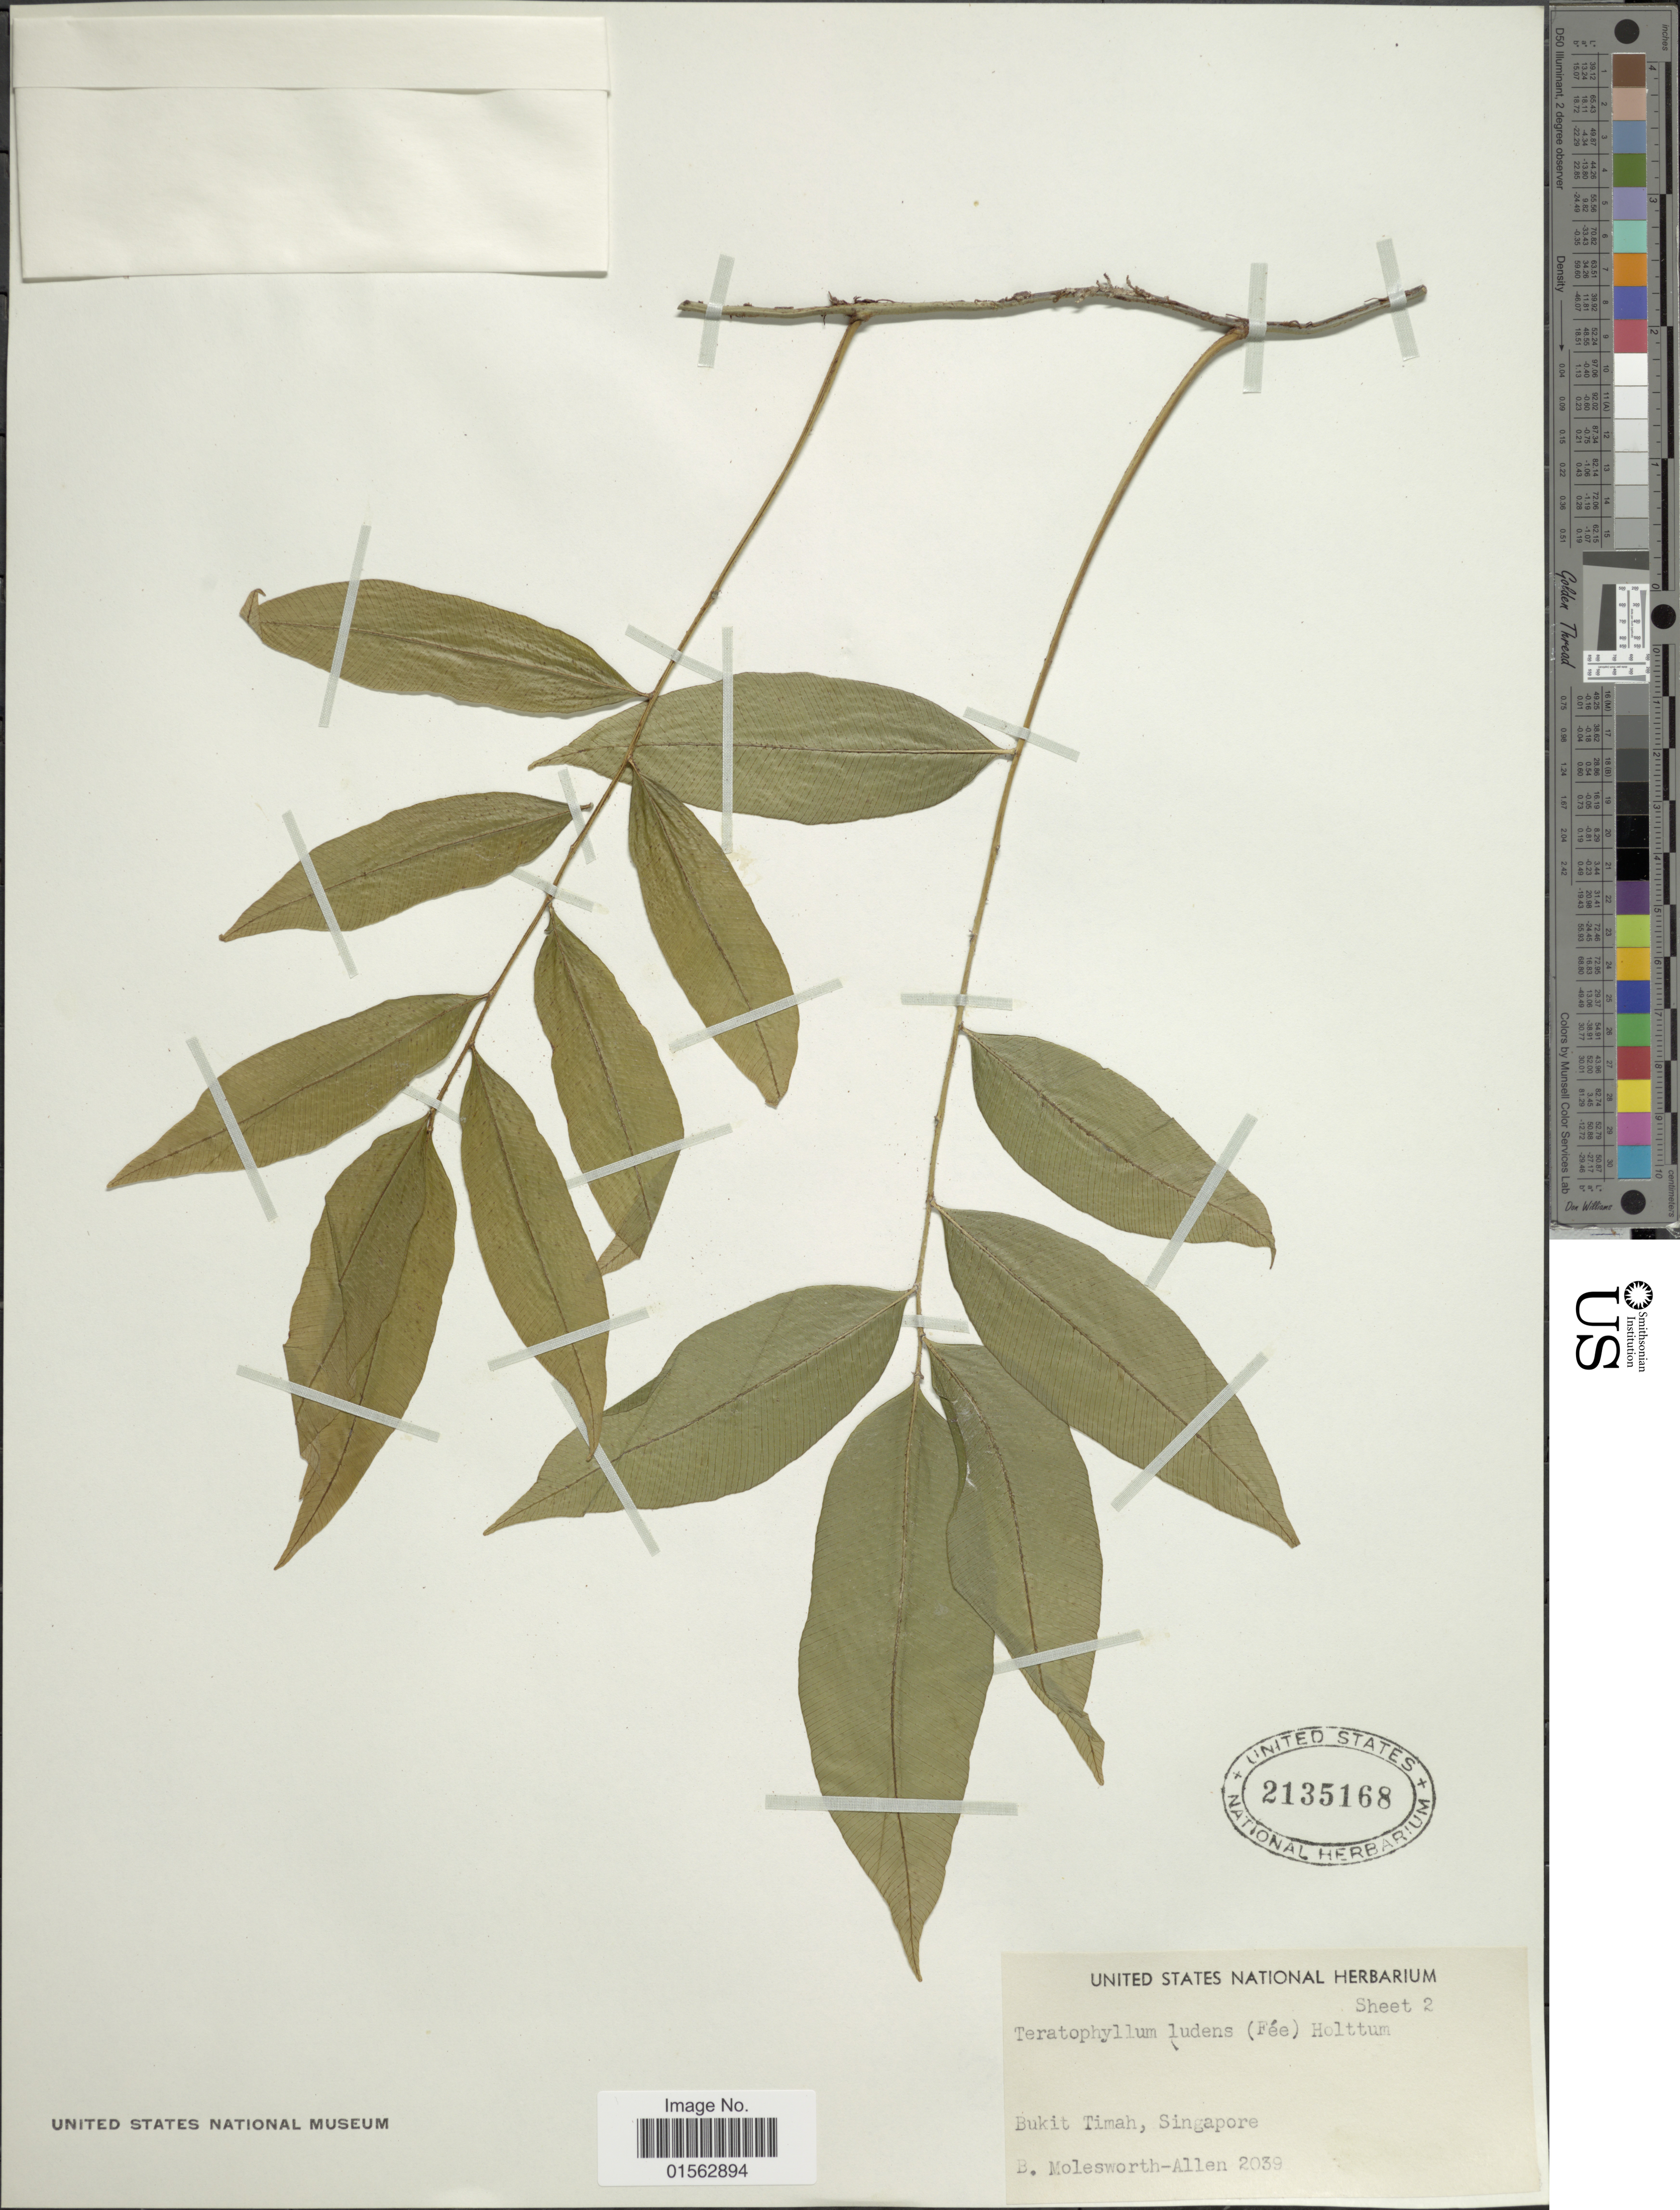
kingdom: Plantae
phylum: Tracheophyta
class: Polypodiopsida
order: Polypodiales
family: Dryopteridaceae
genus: Teratophyllum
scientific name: Teratophyllum ludens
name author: (Fée) Holttum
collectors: B. E. G. Molesworth-Allen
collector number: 2039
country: Singapore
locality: Bukit Timah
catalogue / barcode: US 2135168